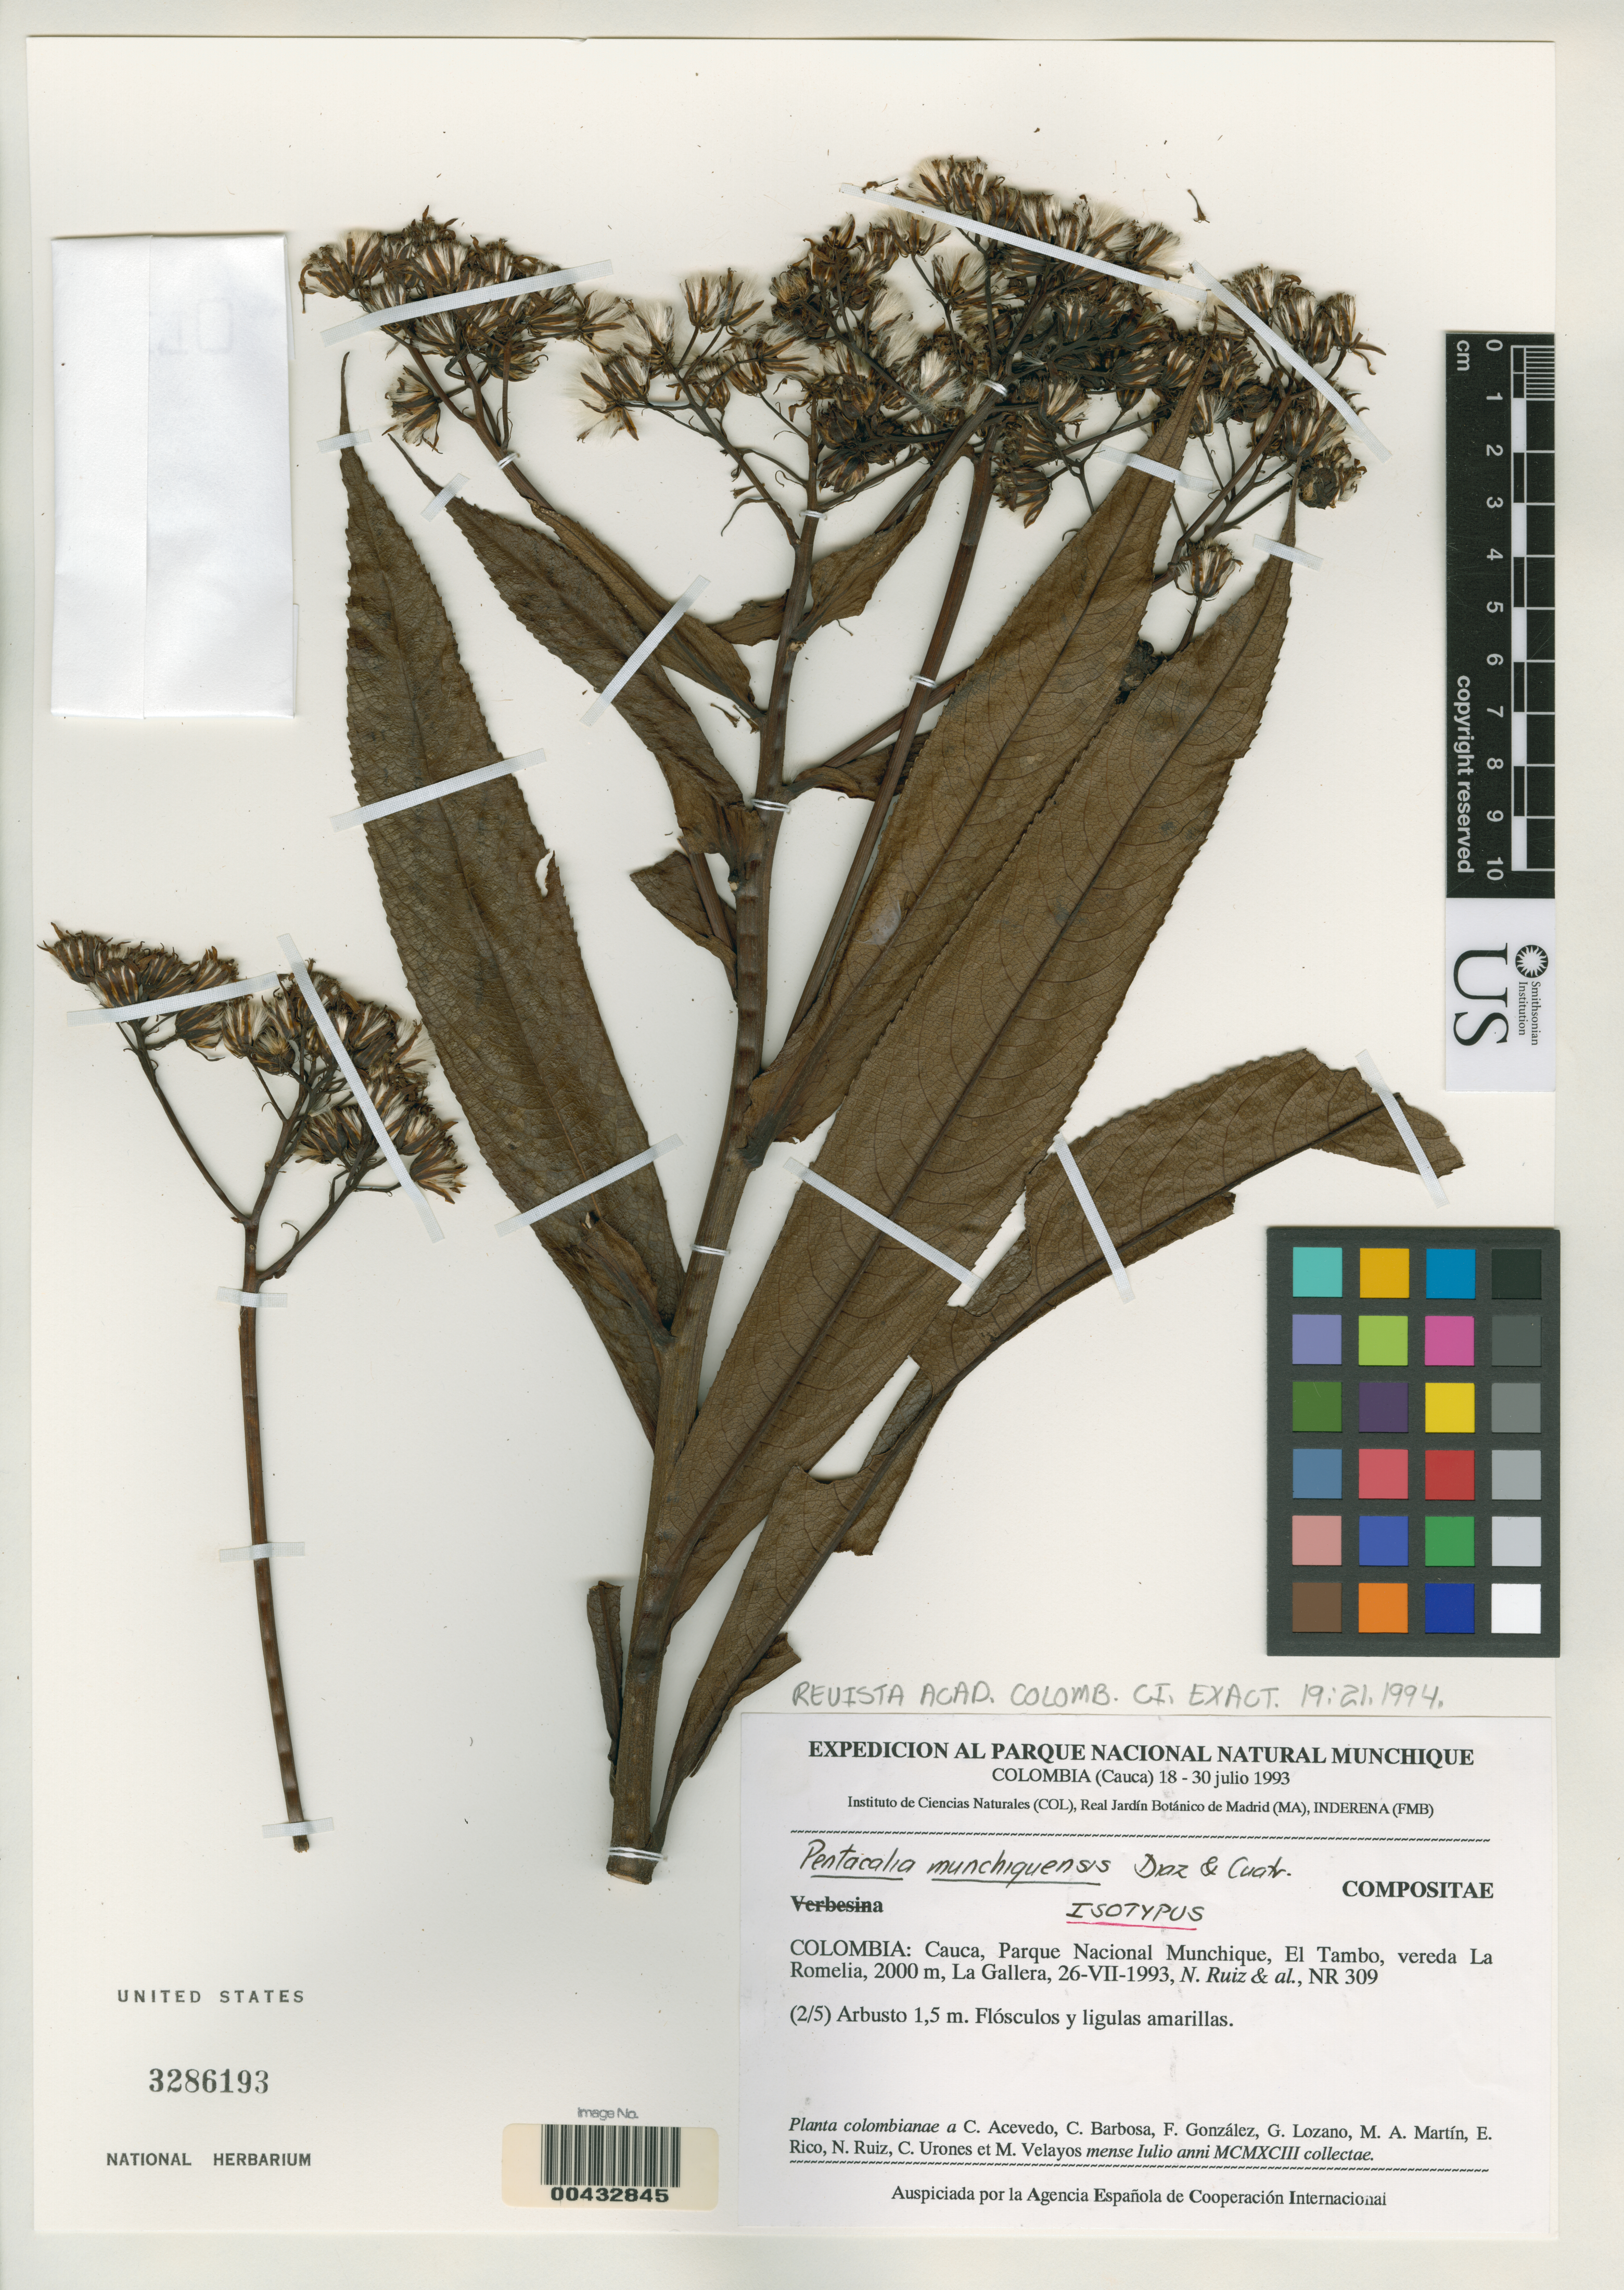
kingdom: Plantae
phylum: Tracheophyta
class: Magnoliopsida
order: Asterales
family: Asteraceae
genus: Pentacalia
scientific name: Pentacalia munchiquensis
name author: S. Díaz & Cuatrec.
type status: Isotype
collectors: N. Ruiz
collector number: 309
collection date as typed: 26 Jul 1993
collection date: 1993-07-26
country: Colombia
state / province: Cauca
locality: Parque Nacional Munchique, El Tambo, Vereda La Romelia, La Gallera.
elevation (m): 2000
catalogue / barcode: US 3286193